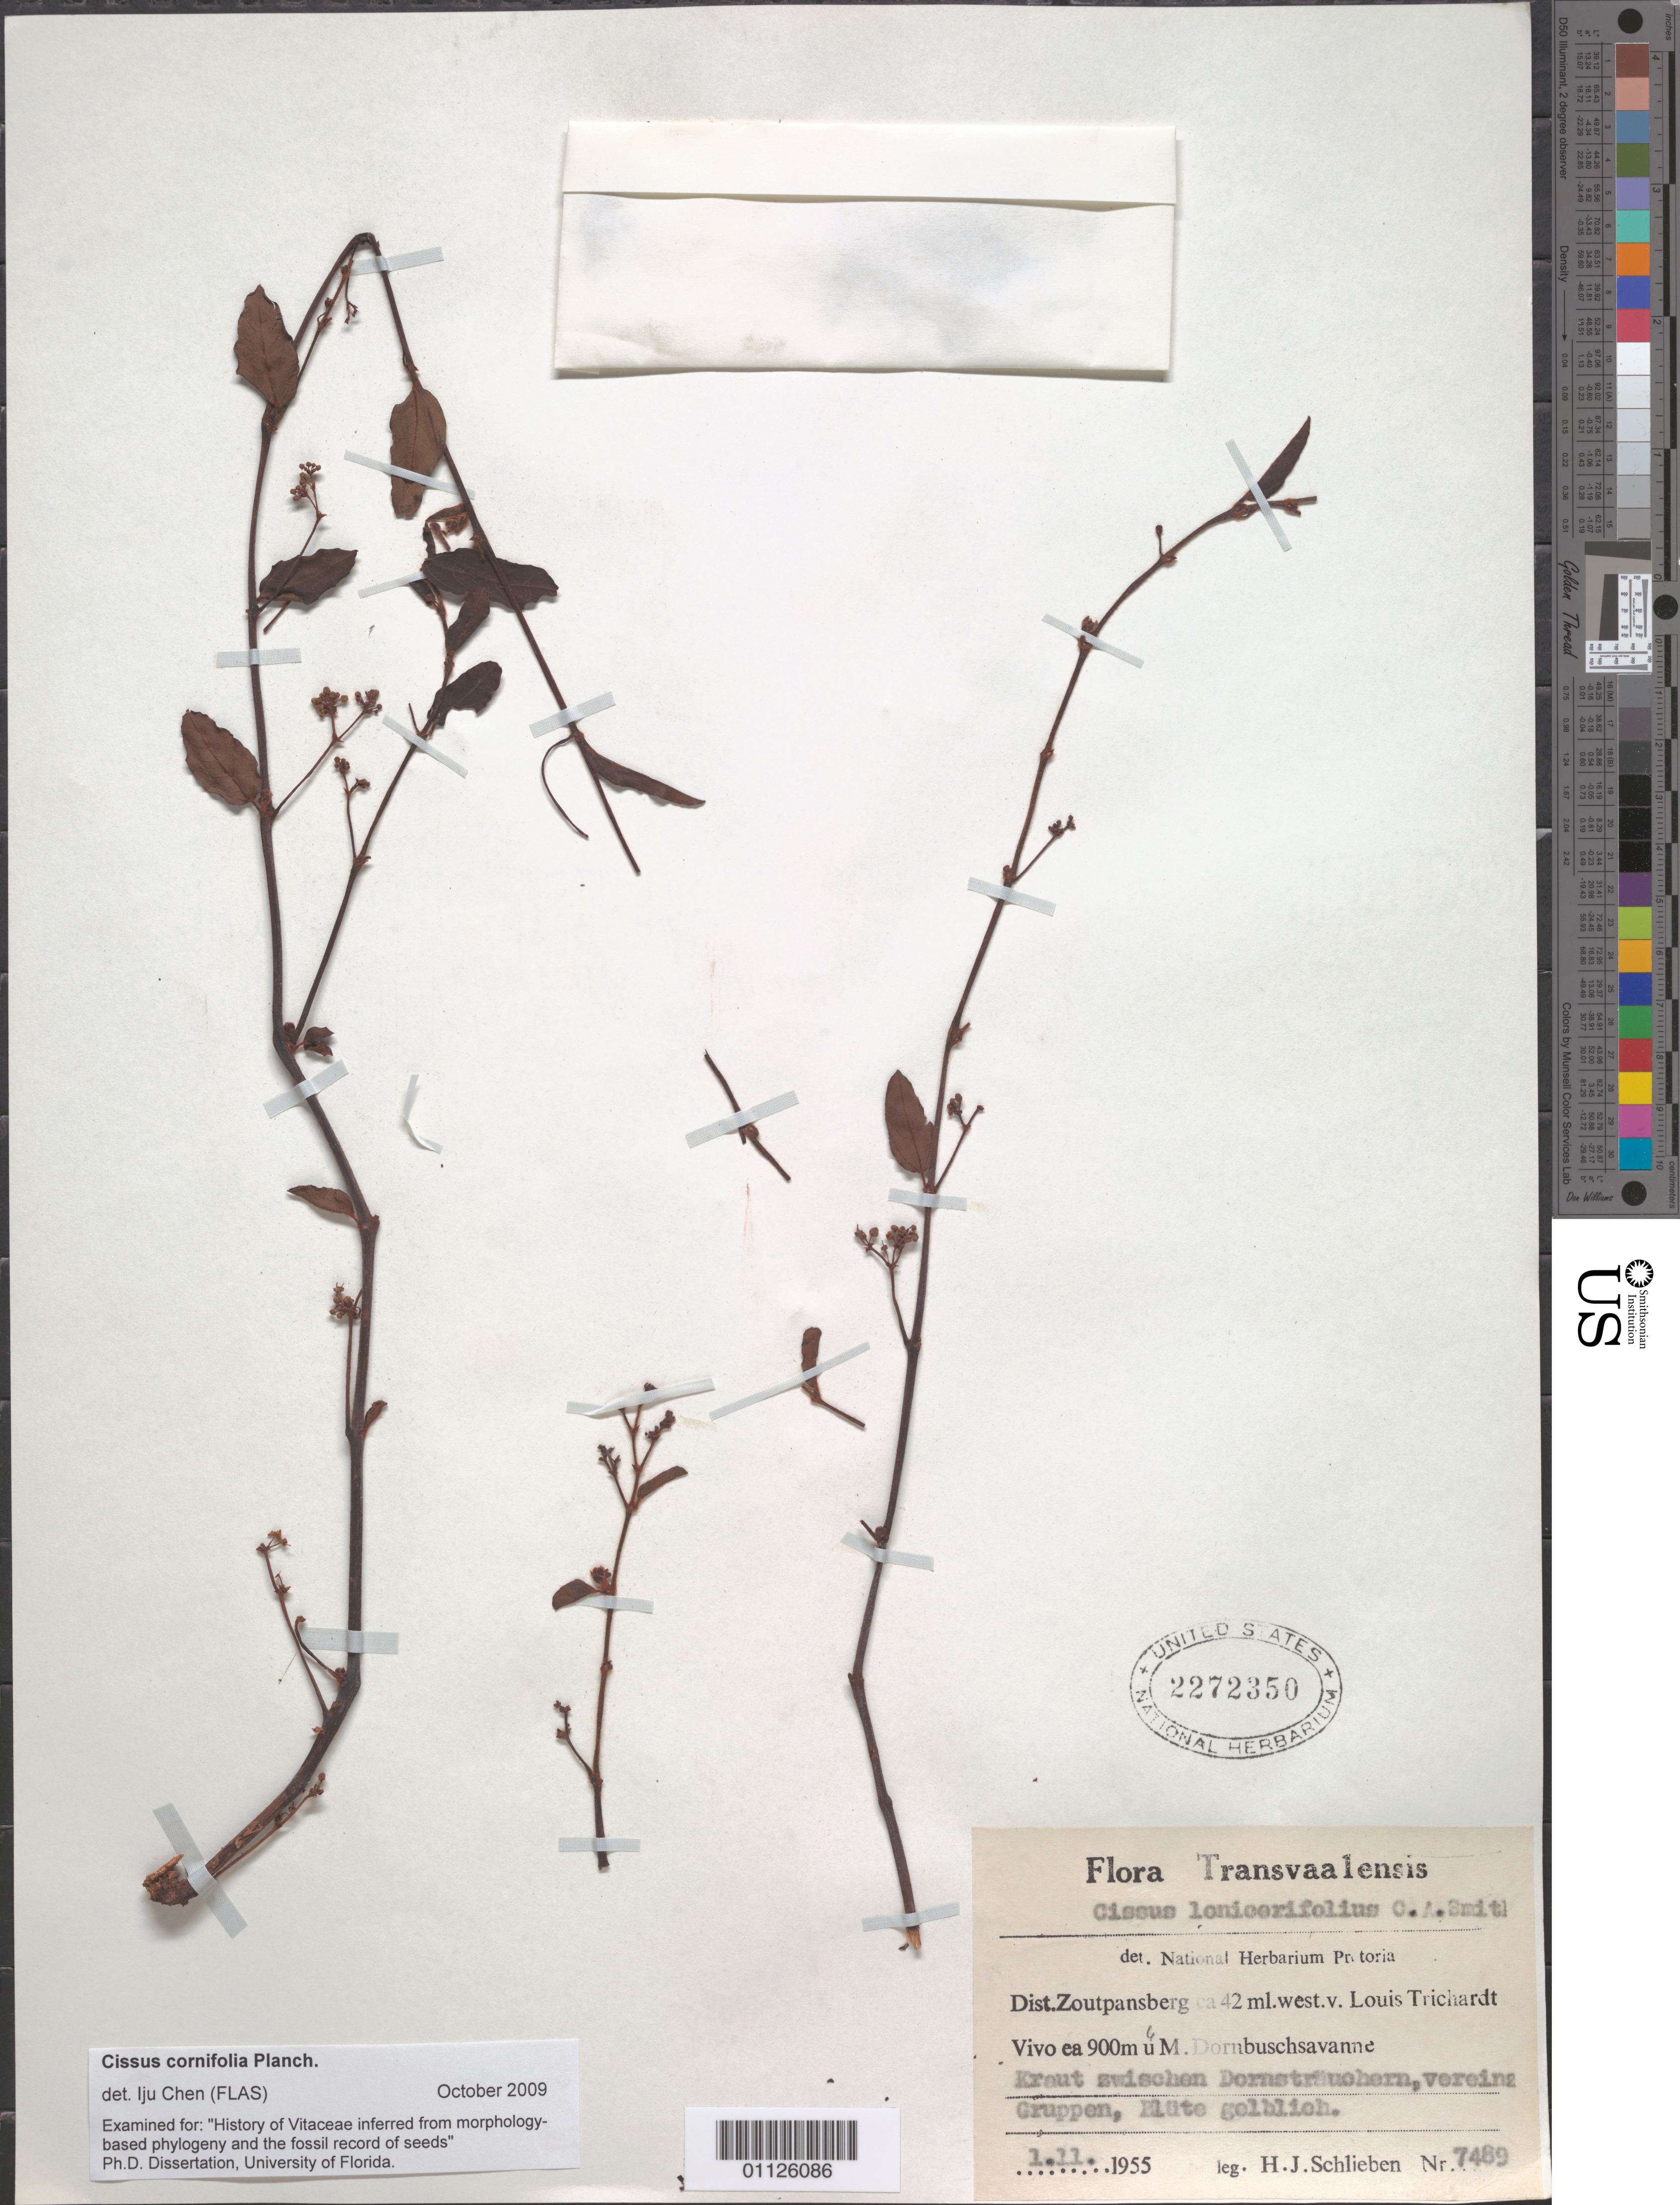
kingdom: Plantae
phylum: Tracheophyta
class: Magnoliopsida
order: Vitales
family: Vitaceae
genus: Cissus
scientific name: Cissus cornifolia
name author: (Baker) Planch.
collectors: H. J. Schlieben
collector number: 7489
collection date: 1955-11-01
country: South Africa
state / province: Limpopo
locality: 42 mi W v. Louis Trichardt. M. Dornbuschsavanne. Zoutpansberg. Transvaal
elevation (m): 900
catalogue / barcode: US 2272350